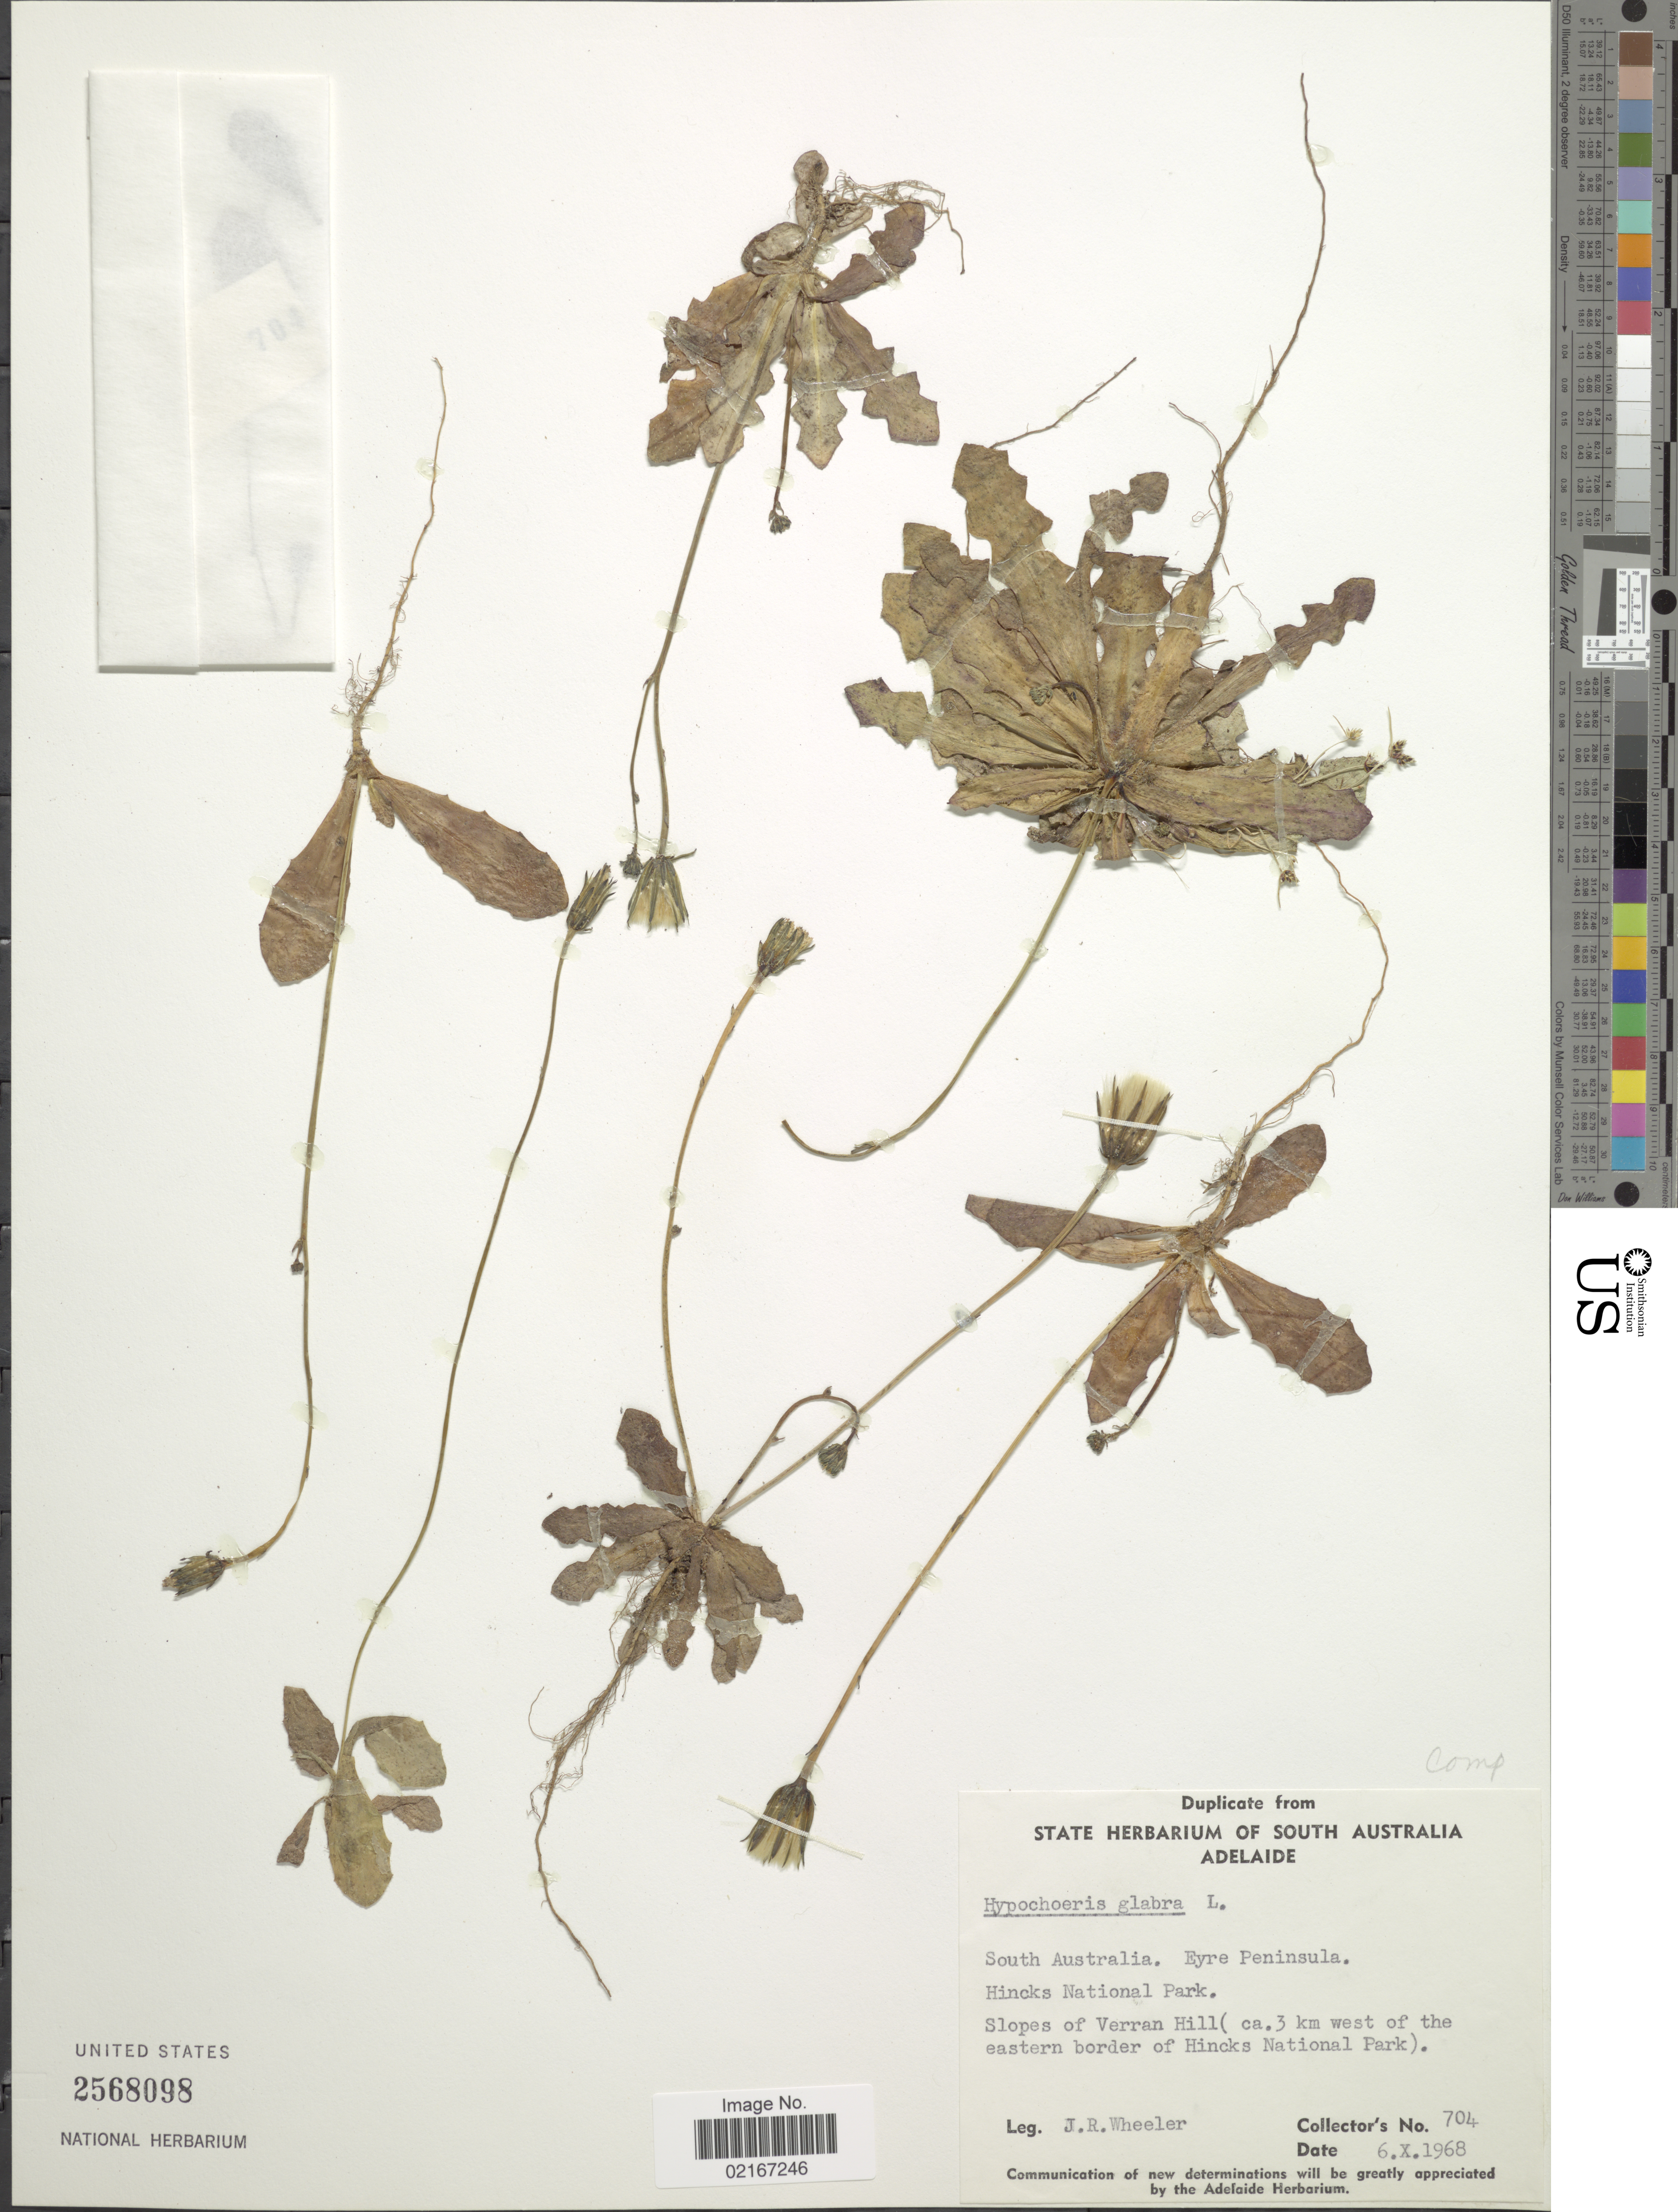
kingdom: Plantae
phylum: Tracheophyta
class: Magnoliopsida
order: Asterales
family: Asteraceae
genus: Hypochaeris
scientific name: Hypochaeris glabra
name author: L.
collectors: J. Wheeler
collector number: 704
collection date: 1968-10-06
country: Australia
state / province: South Australia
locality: Eyre Peninsula, Hincks National Park, slopes of Verran HIll (ca 3 km west of the eastern border of Hincks National Park)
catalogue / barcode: US 2568098